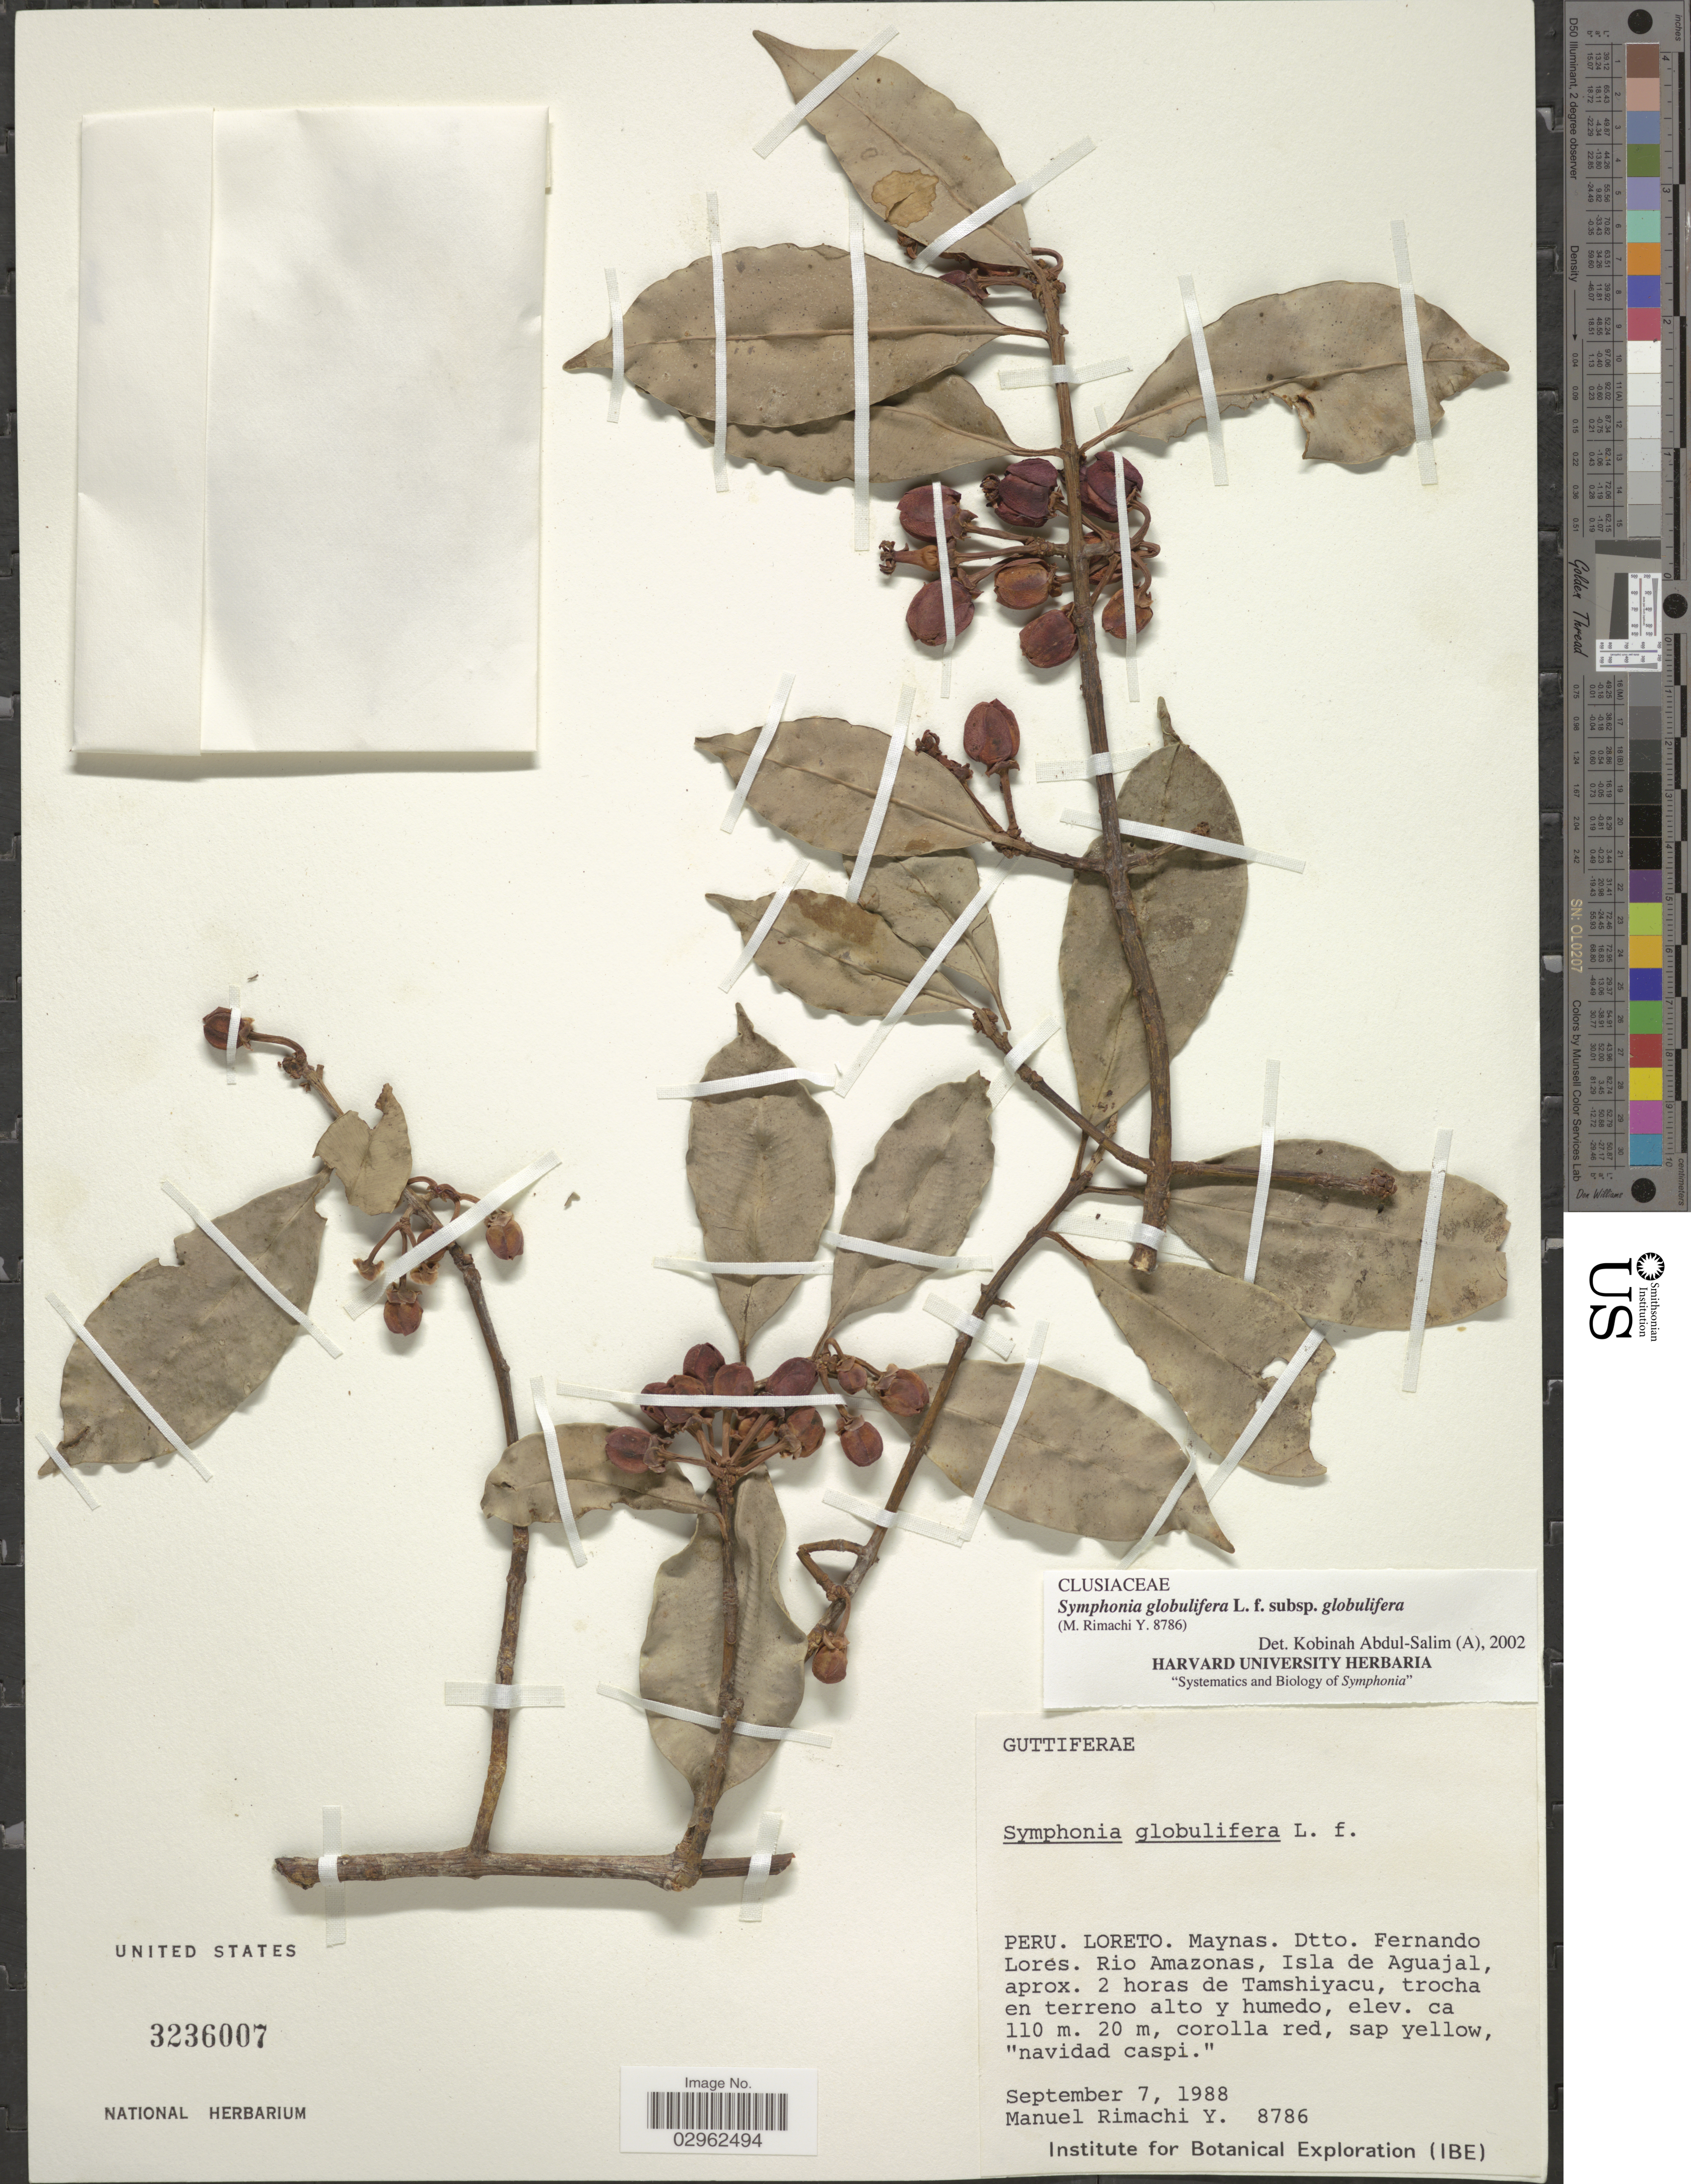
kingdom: Plantae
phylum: Tracheophyta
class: Magnoliopsida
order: Malpighiales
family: Clusiaceae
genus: Symphonia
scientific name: Symphonia globulifera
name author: L. f.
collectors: M. Rimachi Y.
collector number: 8786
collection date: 1988-09-07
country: Peru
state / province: Loreto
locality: Maynas. Dtto. Fernando Lores. Rio Amazonas, Isla de Aguajal, aprox. 2 horas de Tamshiyacu, trocha en terreno alto y humedo.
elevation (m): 110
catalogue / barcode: US 3236007